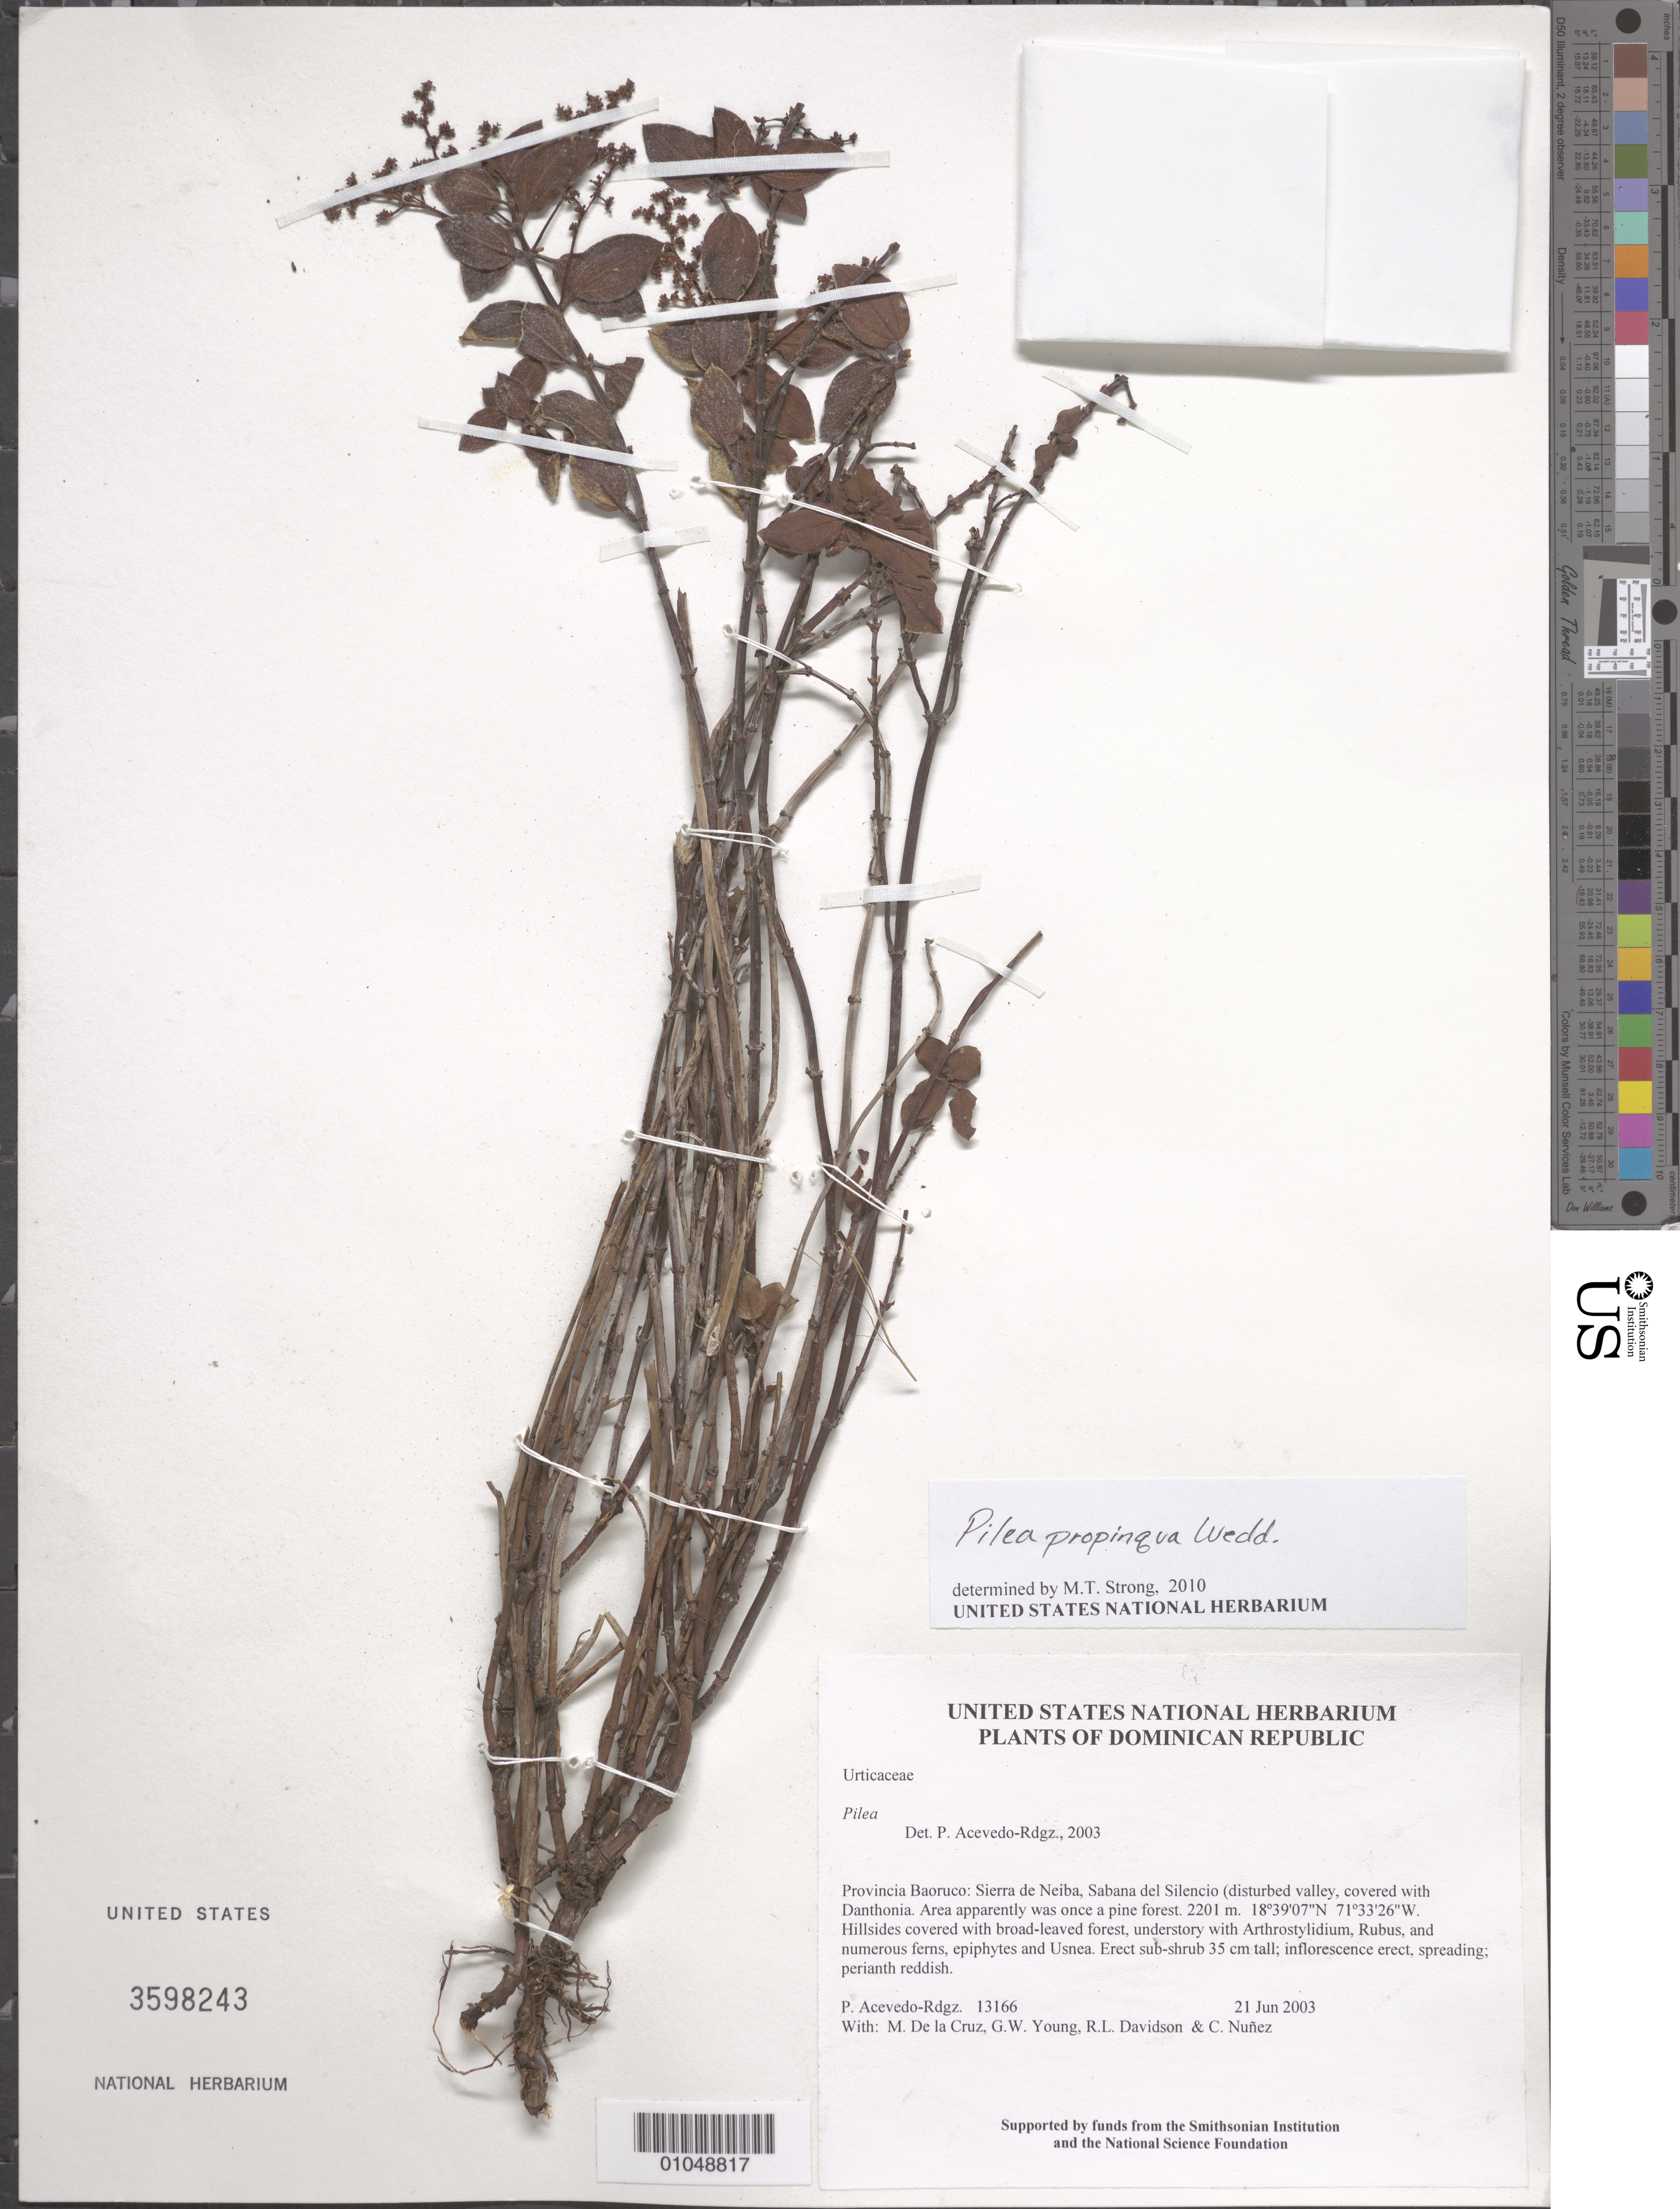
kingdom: Plantae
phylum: Tracheophyta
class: Magnoliopsida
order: Rosales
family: Urticaceae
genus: Pilea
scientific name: Pilea propinqua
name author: Wedd.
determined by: Strong, M. T., (US), Smithsonian Institution - National Museum of Natural History (UNITED STATES)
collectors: P. Acevedo-Rodr., M. de la Cruz, J. Rawlins, G. Young, R. Davidson & C. Nunez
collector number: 13166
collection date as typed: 21 Jun 2003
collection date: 2003-06-21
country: Dominican Republic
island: Hispaniola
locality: Provincia Baoruco: Sierra de Neiba, Sabana del Silencio (disturbed valley, covered with Danthonia. Area apparently was once a pine forest.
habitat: Hillsides covered with broad-leaved forest, understory with Arthrostylidium, Rubus, and numerous ferns, epiphytes and Usnea.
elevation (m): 2201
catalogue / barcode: US 3598243